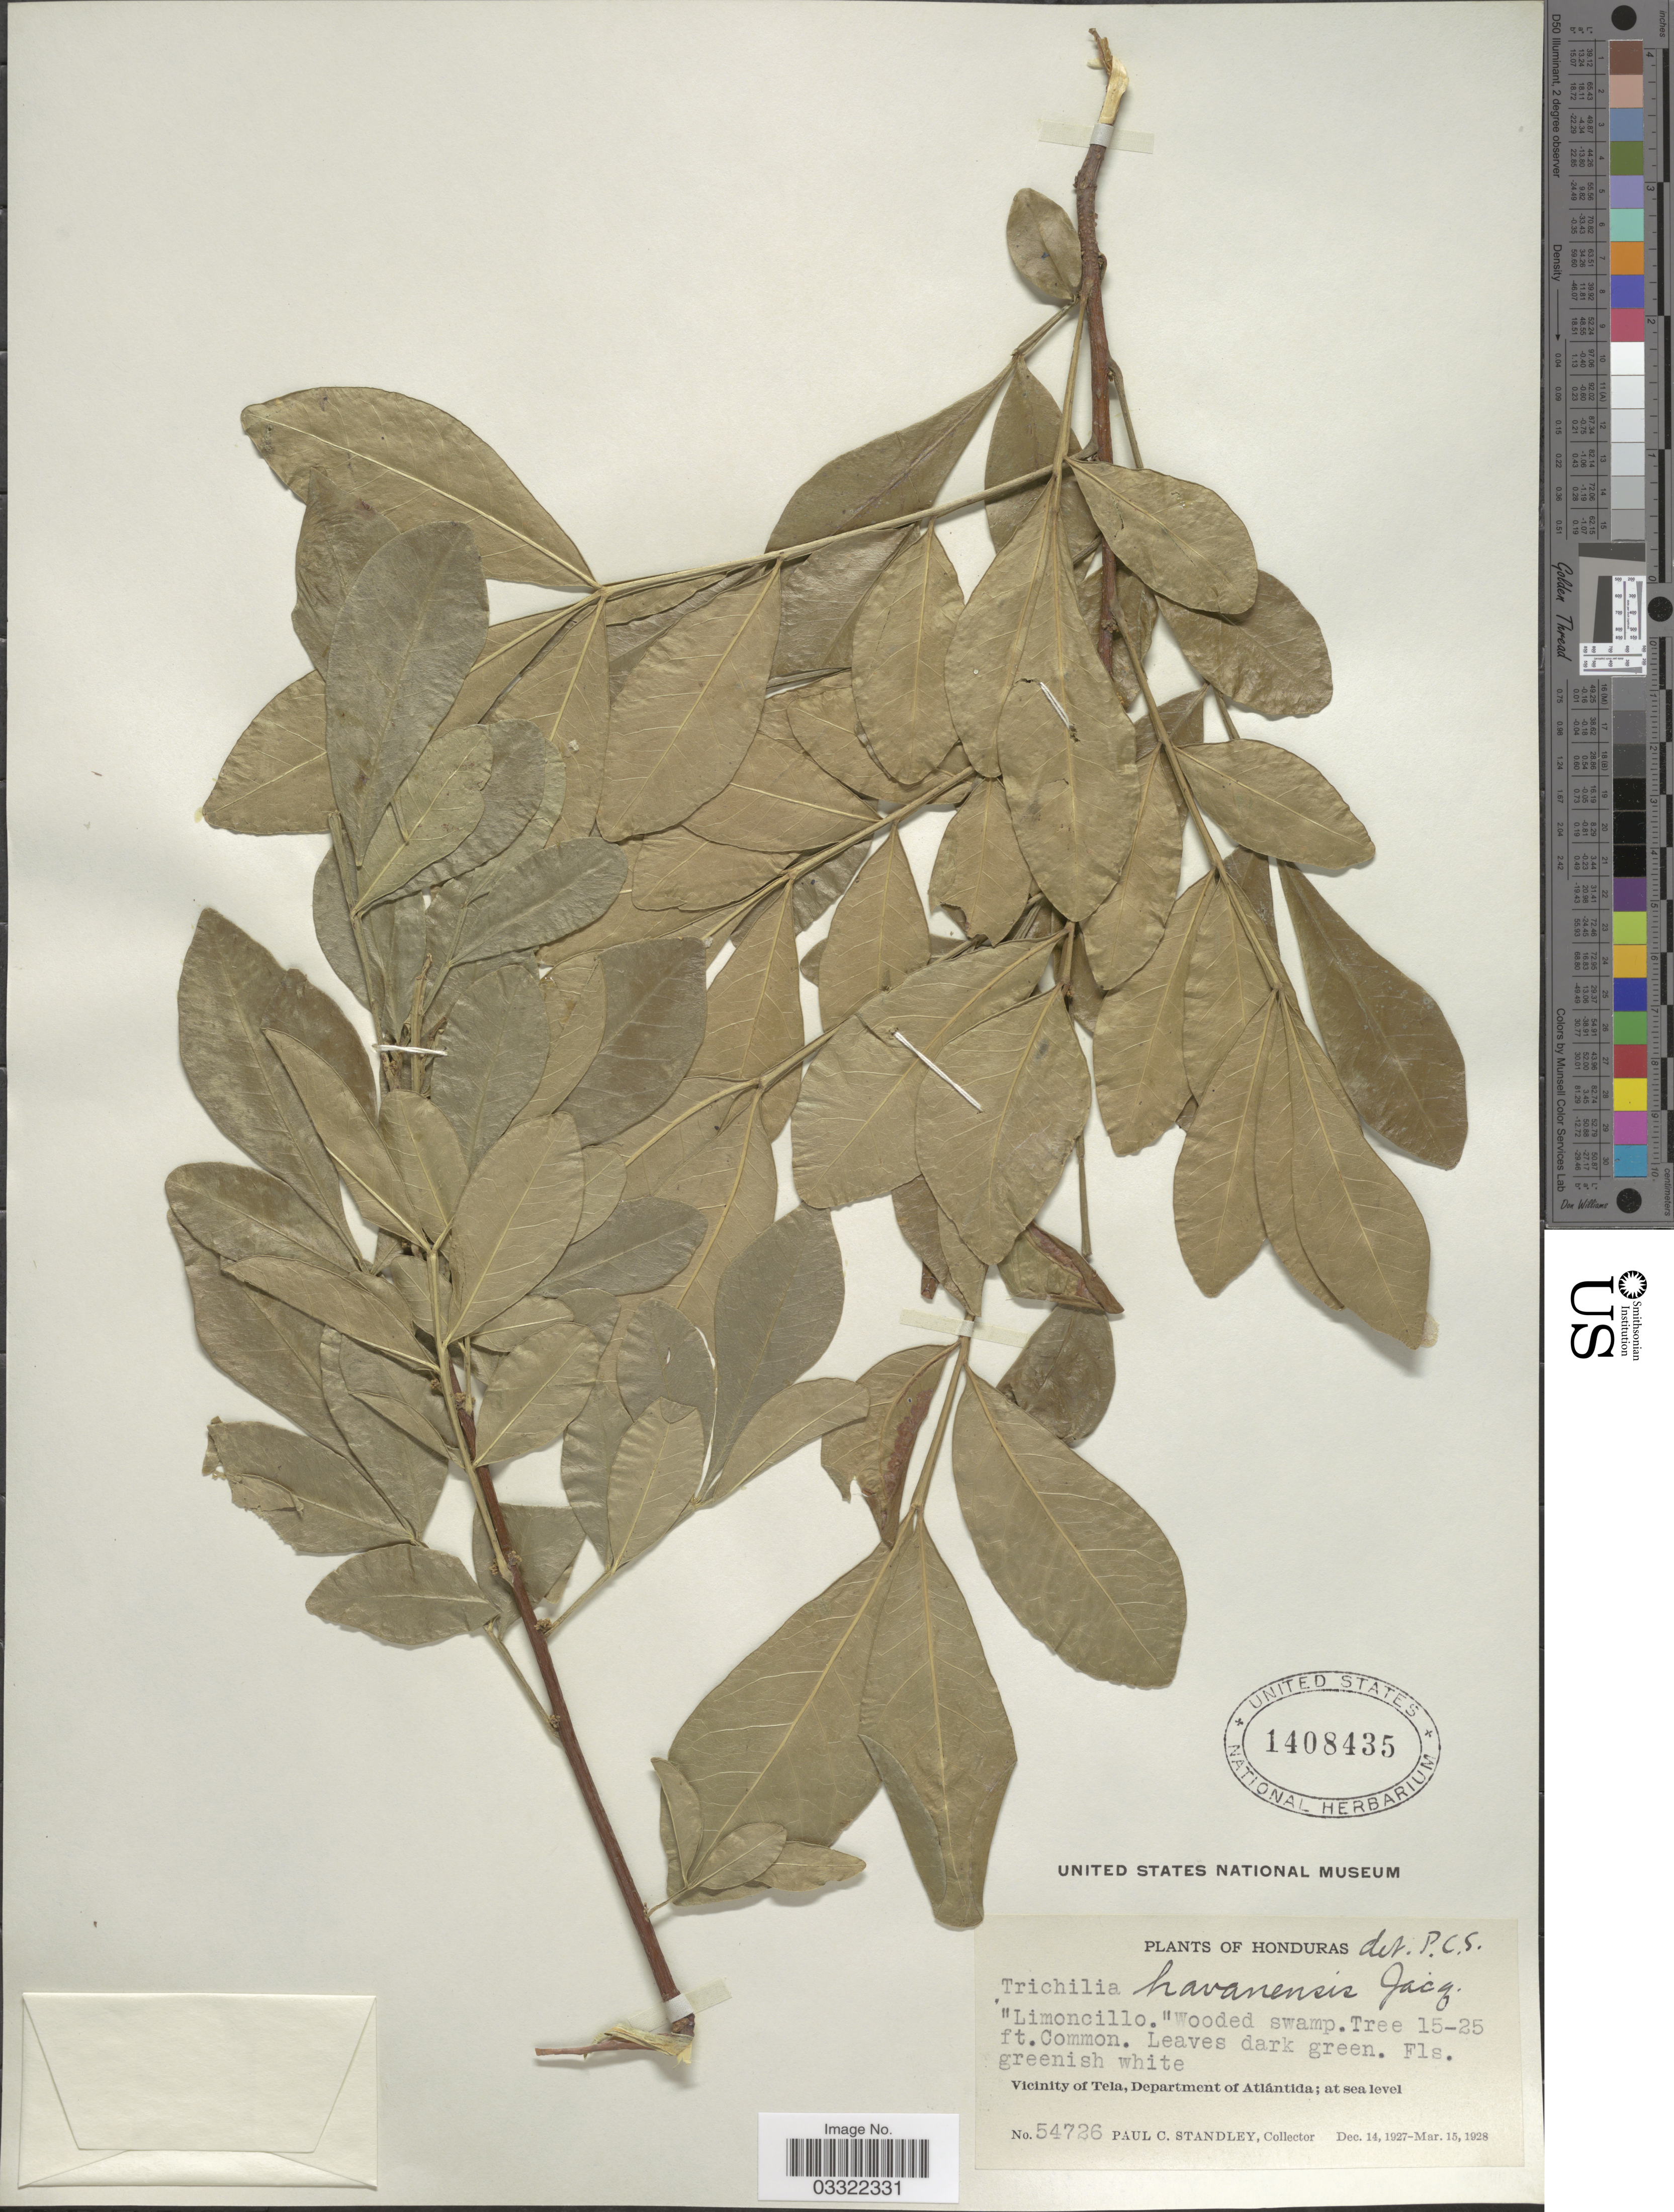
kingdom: Plantae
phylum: Tracheophyta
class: Magnoliopsida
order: Sapindales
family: Meliaceae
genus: Trichilia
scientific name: Trichilia havanensis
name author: Jacq.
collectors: P. C. Standley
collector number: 54726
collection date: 1927-12-14/1928-03-15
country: Honduras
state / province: Atlántida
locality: Vicinity of Tela, Department of Atlántida.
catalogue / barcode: US 1408435